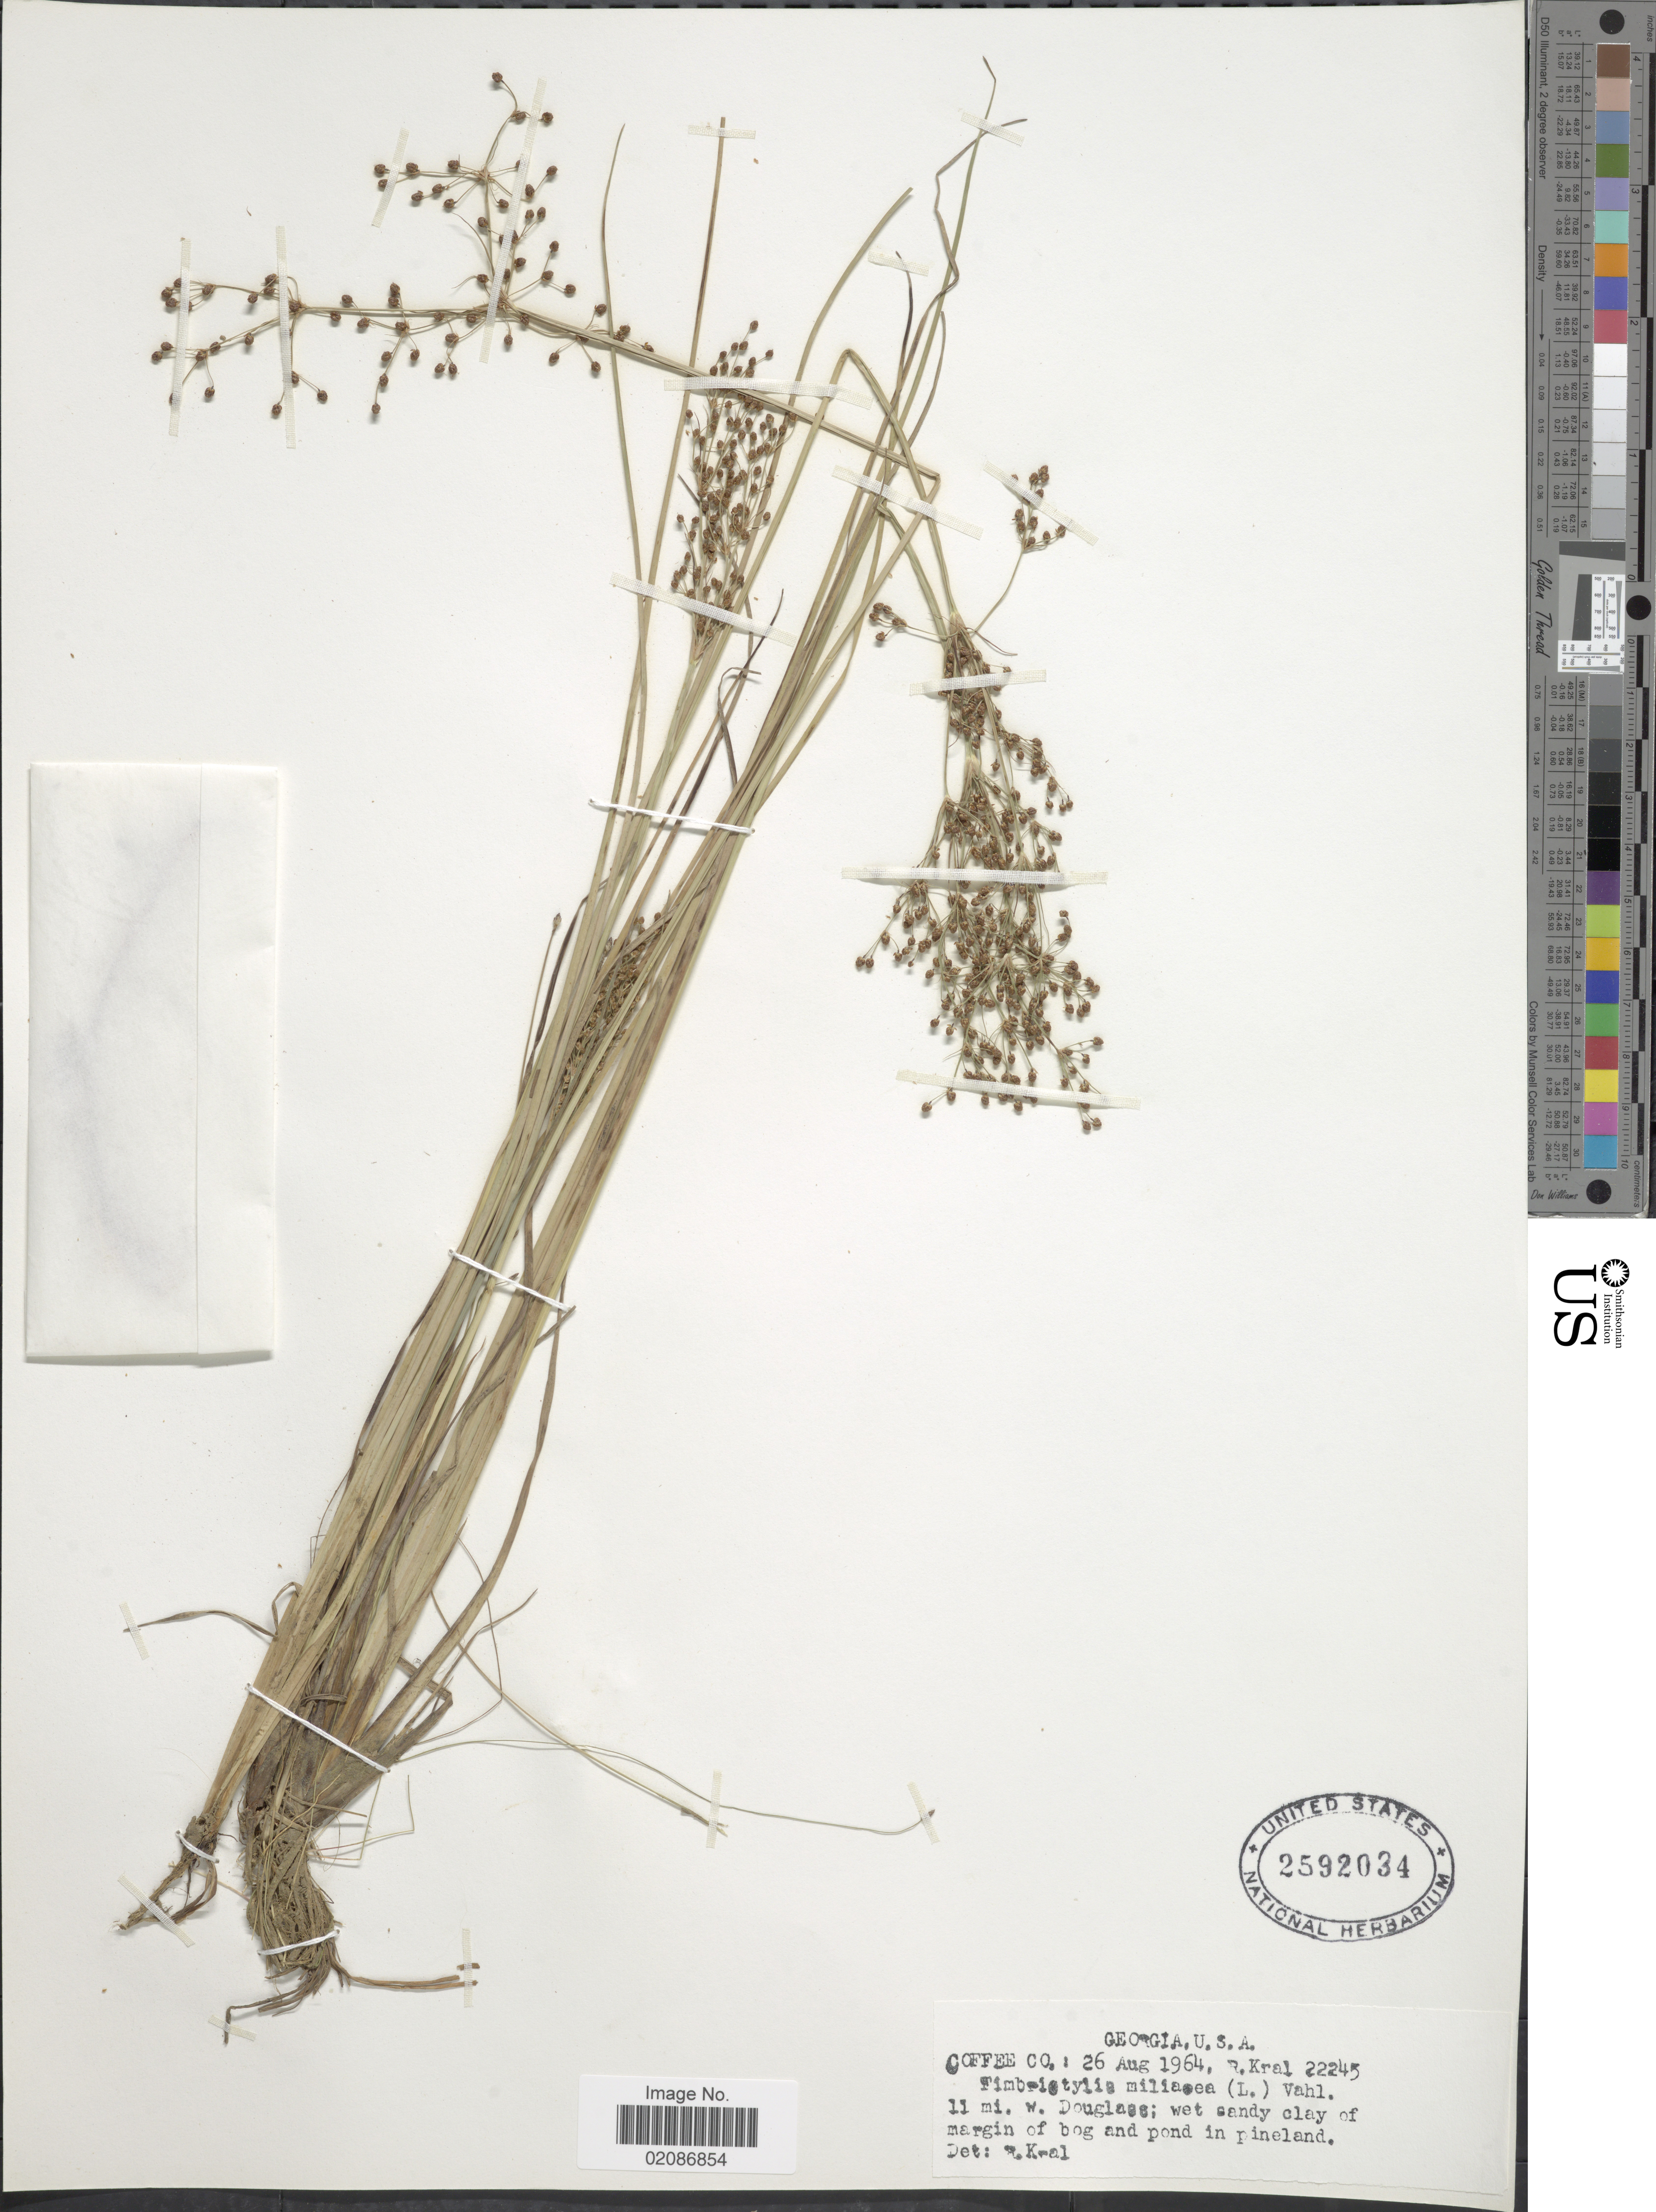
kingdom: Plantae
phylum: Tracheophyta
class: Liliopsida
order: Poales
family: Cyperaceae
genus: Fimbristylis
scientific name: Fimbristylis littoralis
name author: Gaudich.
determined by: Strong, M. T., (US), Smithsonian Institution - National Museum of Natural History (UNITED STATES)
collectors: R. Kral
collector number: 22245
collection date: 1964-08-26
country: United States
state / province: Georgia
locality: Coffee Co.: 11 mi. w. Douglass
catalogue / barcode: US 2592034